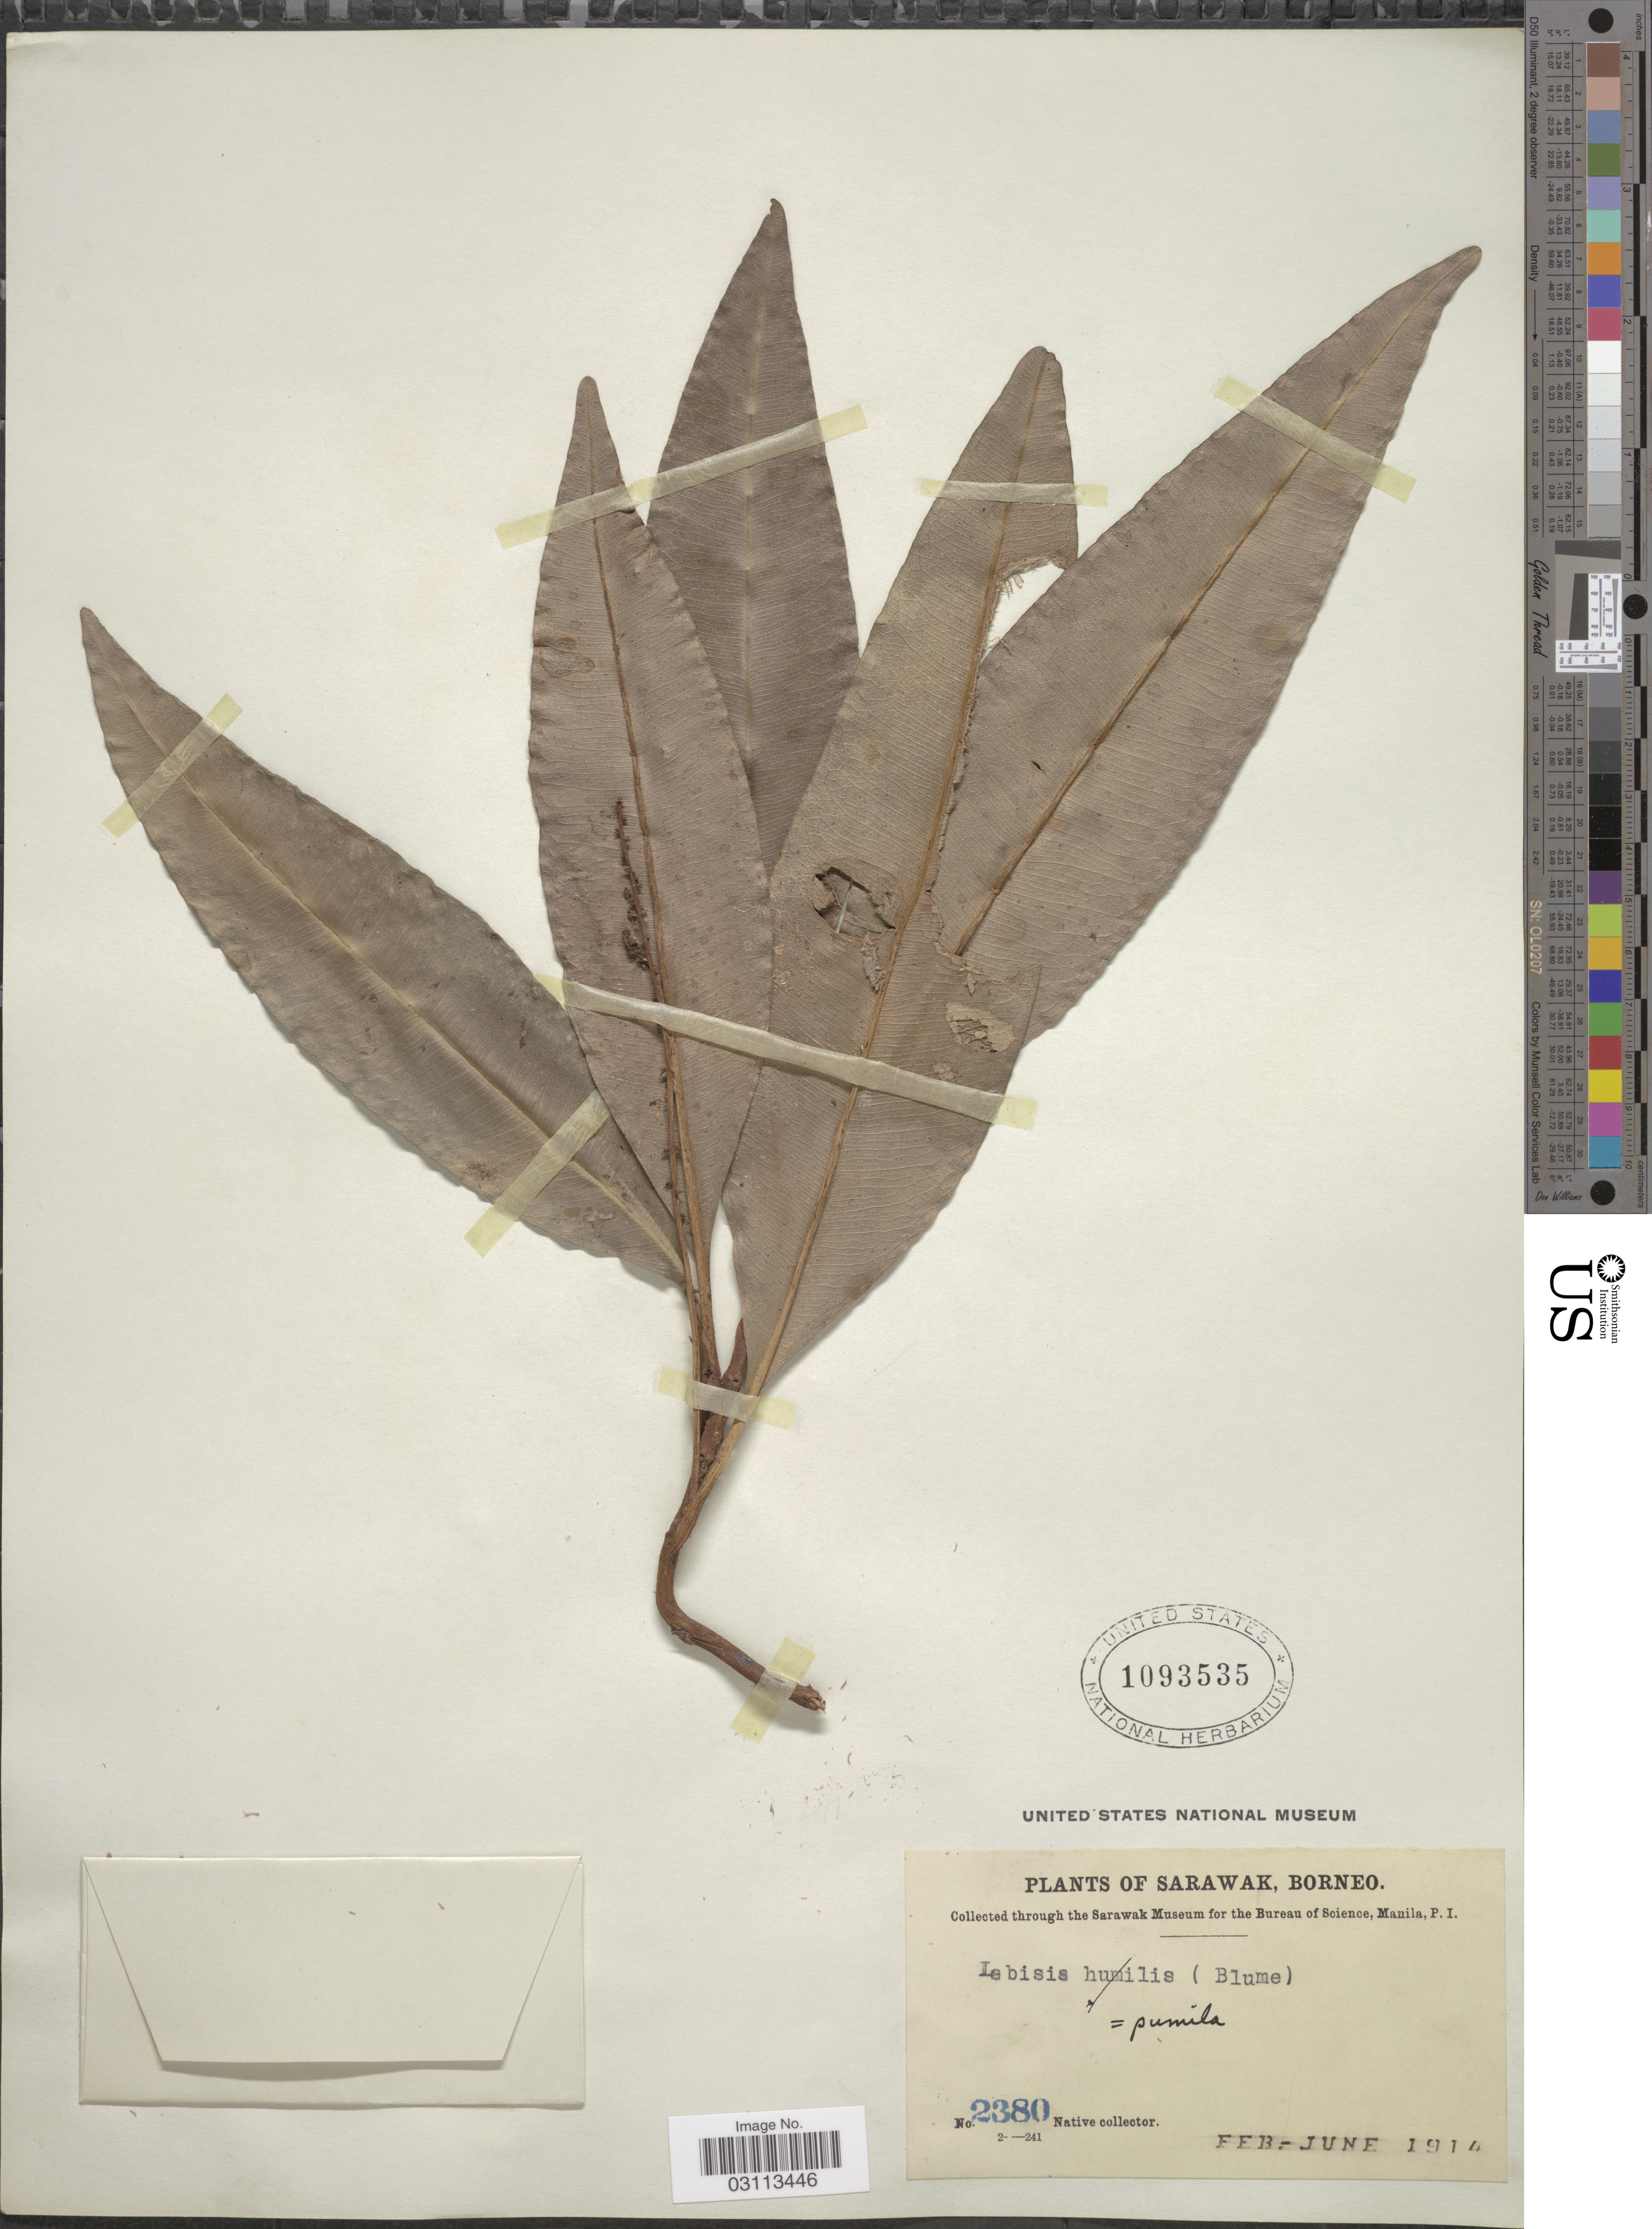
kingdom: Plantae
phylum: Tracheophyta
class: Magnoliopsida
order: Ericales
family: Primulaceae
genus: Labisia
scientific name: Labisia pumila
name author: (Blume) Fern.-Vill.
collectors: Native collector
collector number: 2380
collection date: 1914-02/1914-06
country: Malaysia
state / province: Sarawak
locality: Borneo.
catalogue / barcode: US 1093535